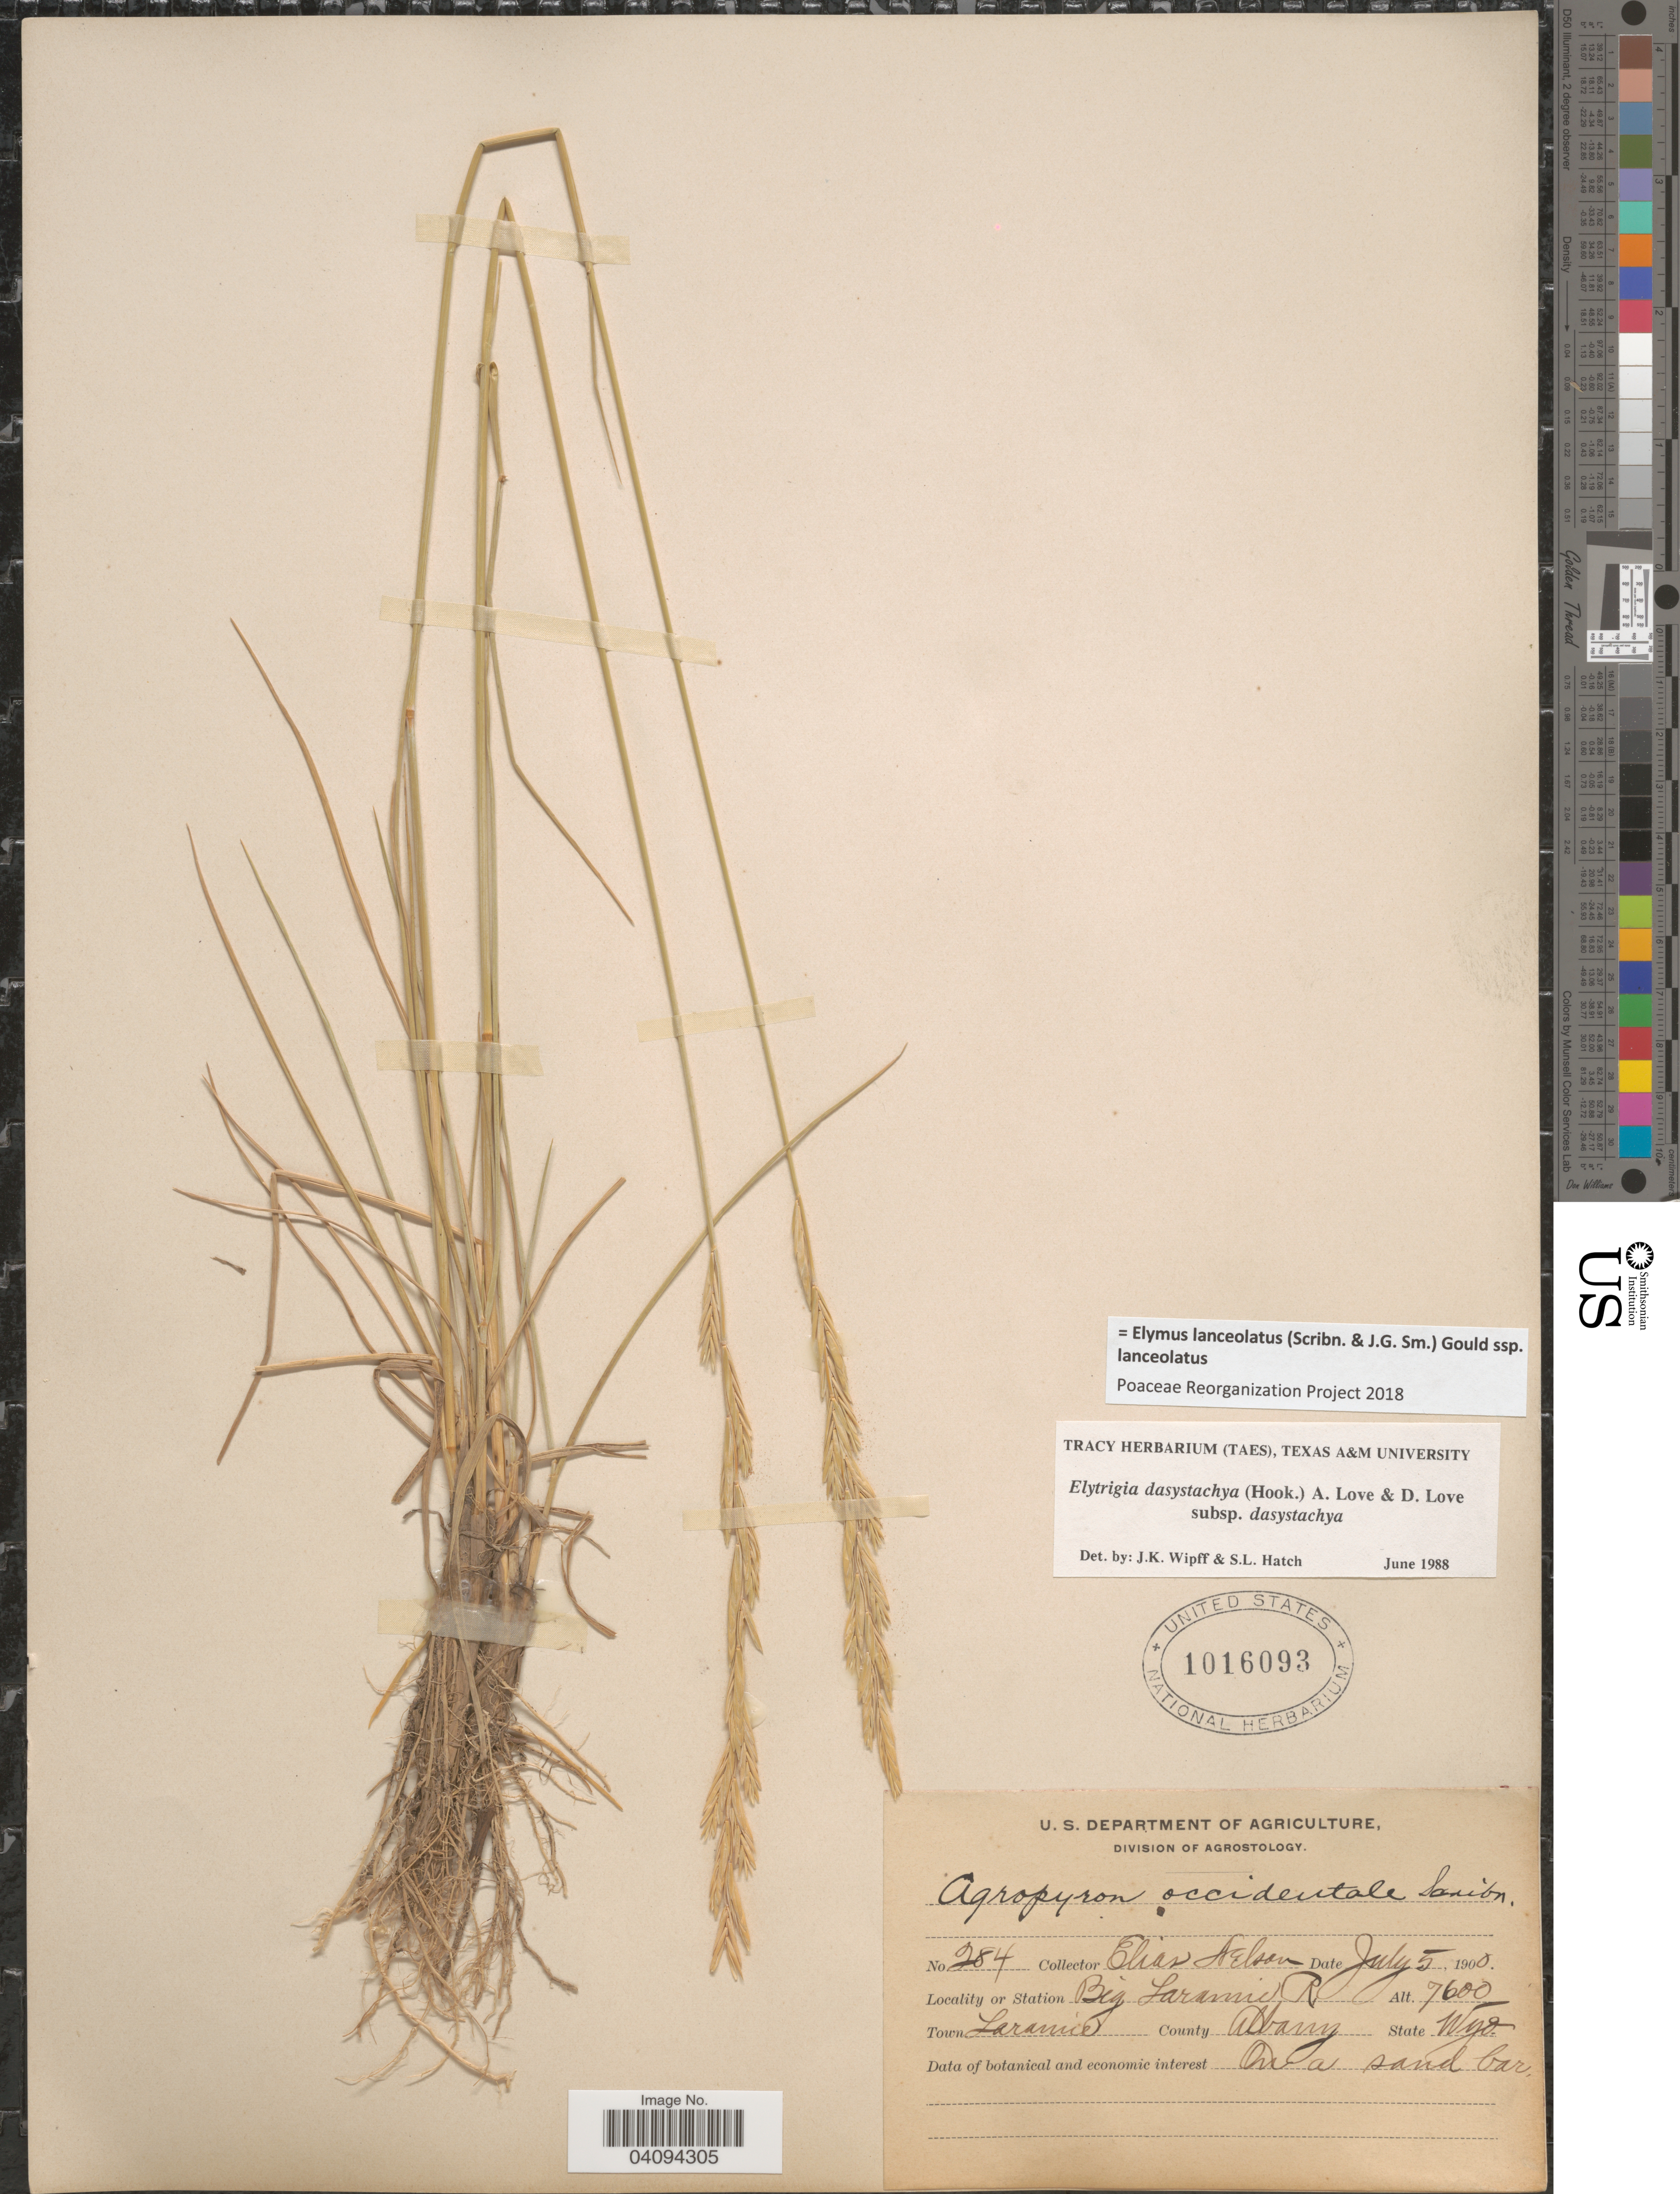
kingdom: Plantae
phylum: Tracheophyta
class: Liliopsida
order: Poales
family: Poaceae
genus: Elymus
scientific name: Elymus lanceolatus subsp. lanceolatus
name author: (Scribn. & J.G. Sm.) Gould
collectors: E. Nelson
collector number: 284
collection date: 1900-07-05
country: United States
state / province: Wyoming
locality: Big Laramie R. Town Laramie. County Albany. On a sand bar.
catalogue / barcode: US 1016093